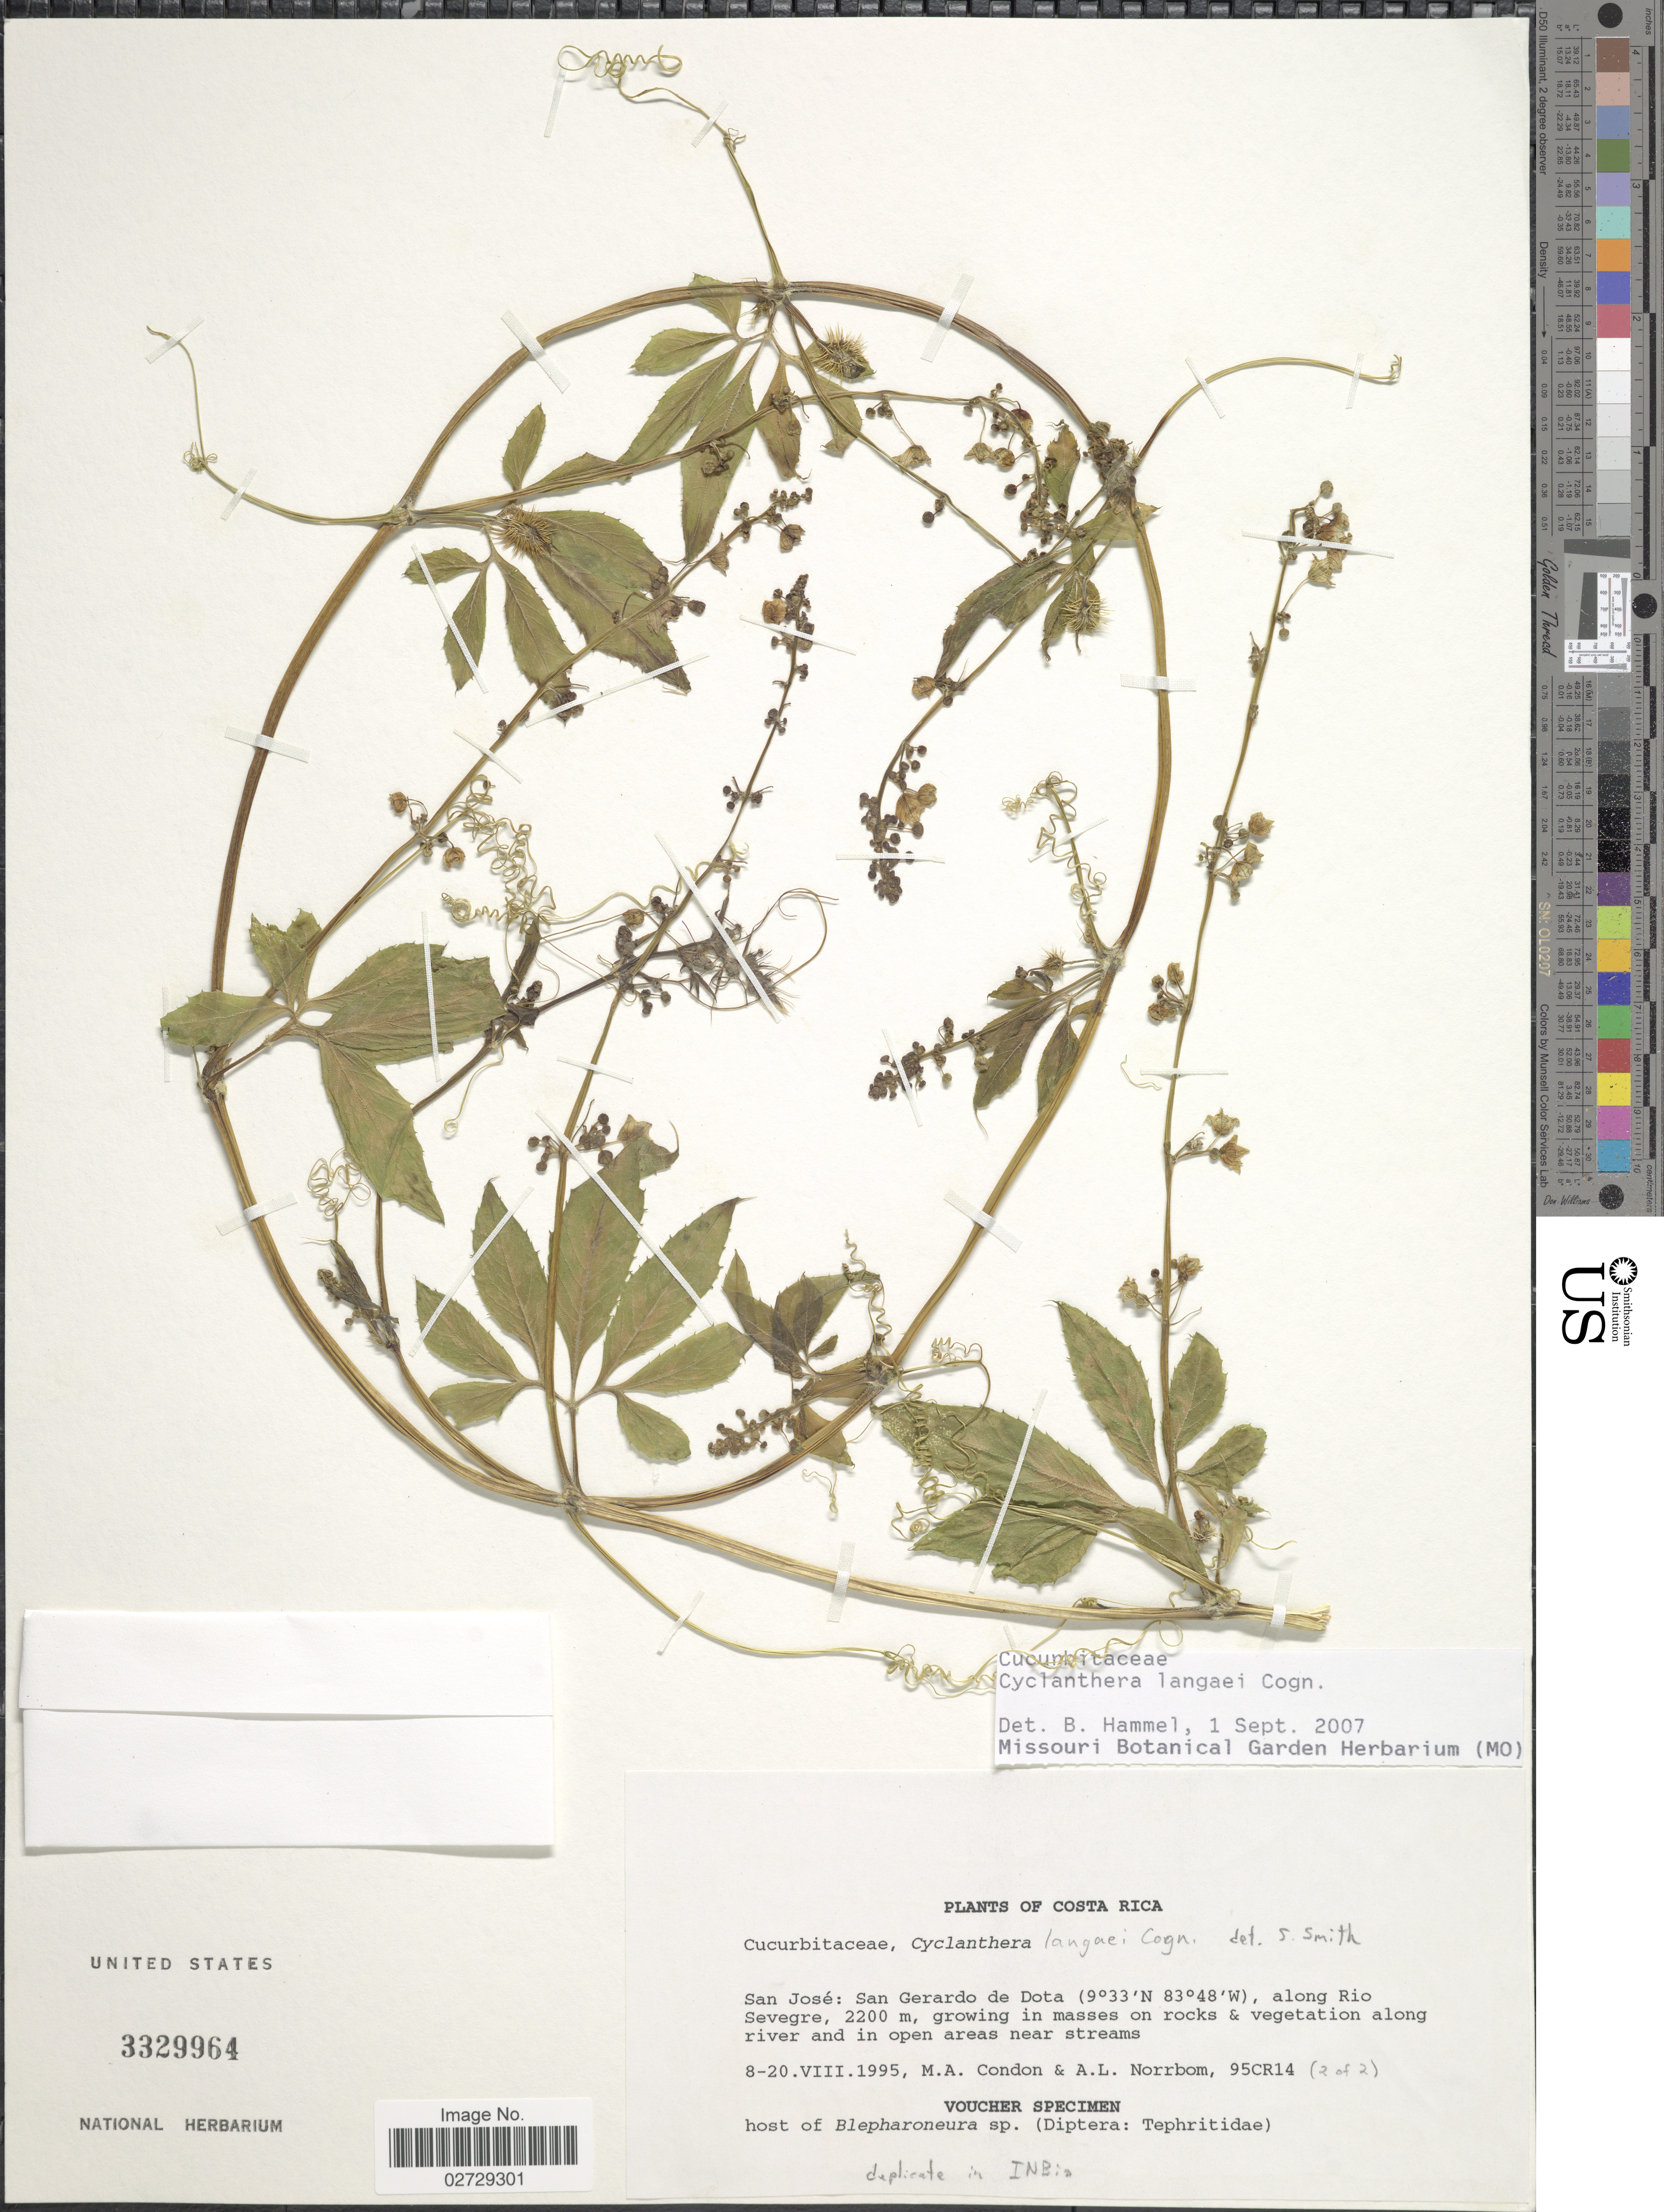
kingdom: Plantae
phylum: Tracheophyta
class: Magnoliopsida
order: Cucurbitales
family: Cucurbitaceae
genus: Cyclanthera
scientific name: Cyclanthera langaei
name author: Cogn.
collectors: M. Condon & A. L. Norrbom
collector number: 95CR14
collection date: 1995-08-08/1995-08-20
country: Costa Rica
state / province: San José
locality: San Gerardo de Dota, along Rio Sevegre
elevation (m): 2200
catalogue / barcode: US 3329964